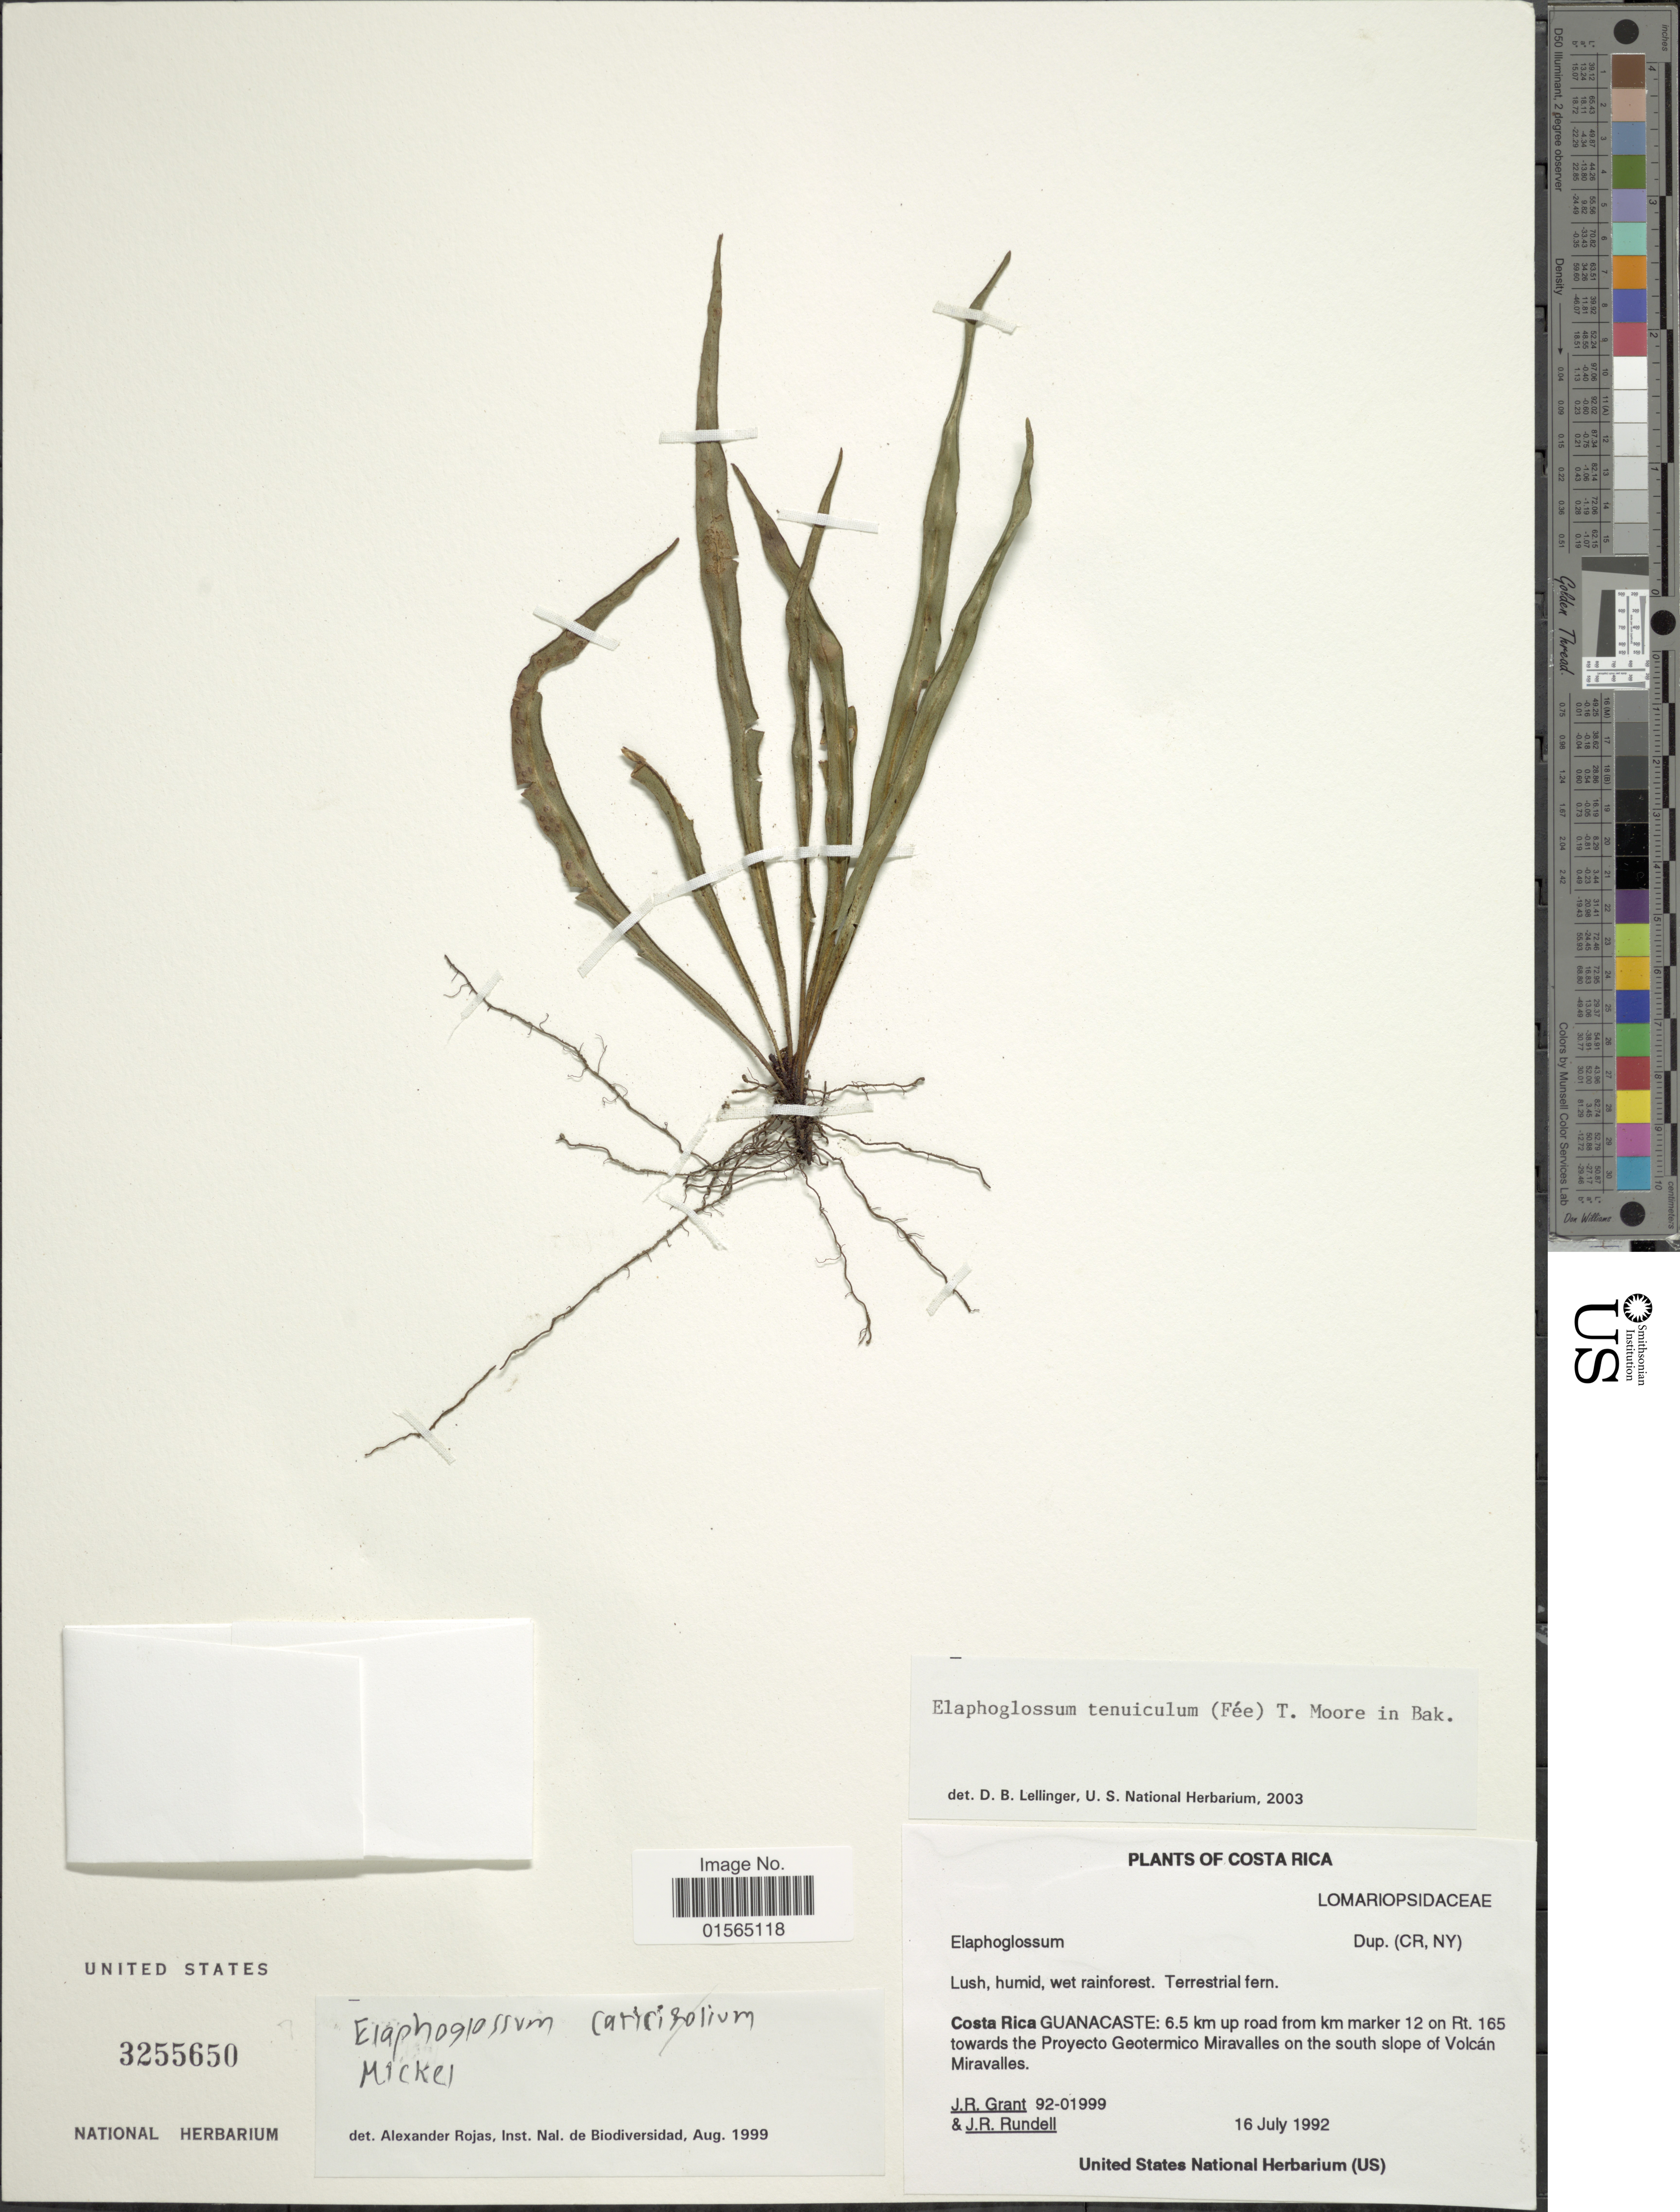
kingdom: Plantae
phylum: Tracheophyta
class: Polypodiopsida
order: Polypodiales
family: Dryopteridaceae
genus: Elaphoglossum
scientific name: Elaphoglossum tenuiculum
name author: (Fée) Baker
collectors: J. Grant & J. R. Rundell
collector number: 92-01999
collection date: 1992-07-16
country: Costa Rica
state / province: Guanacaste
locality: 6.5 km up road from KM marker 12 on Rt. 165 towards the Proyecto Geotermico Miravalles on the south slope of Volcan Miravalles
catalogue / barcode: US 3255650